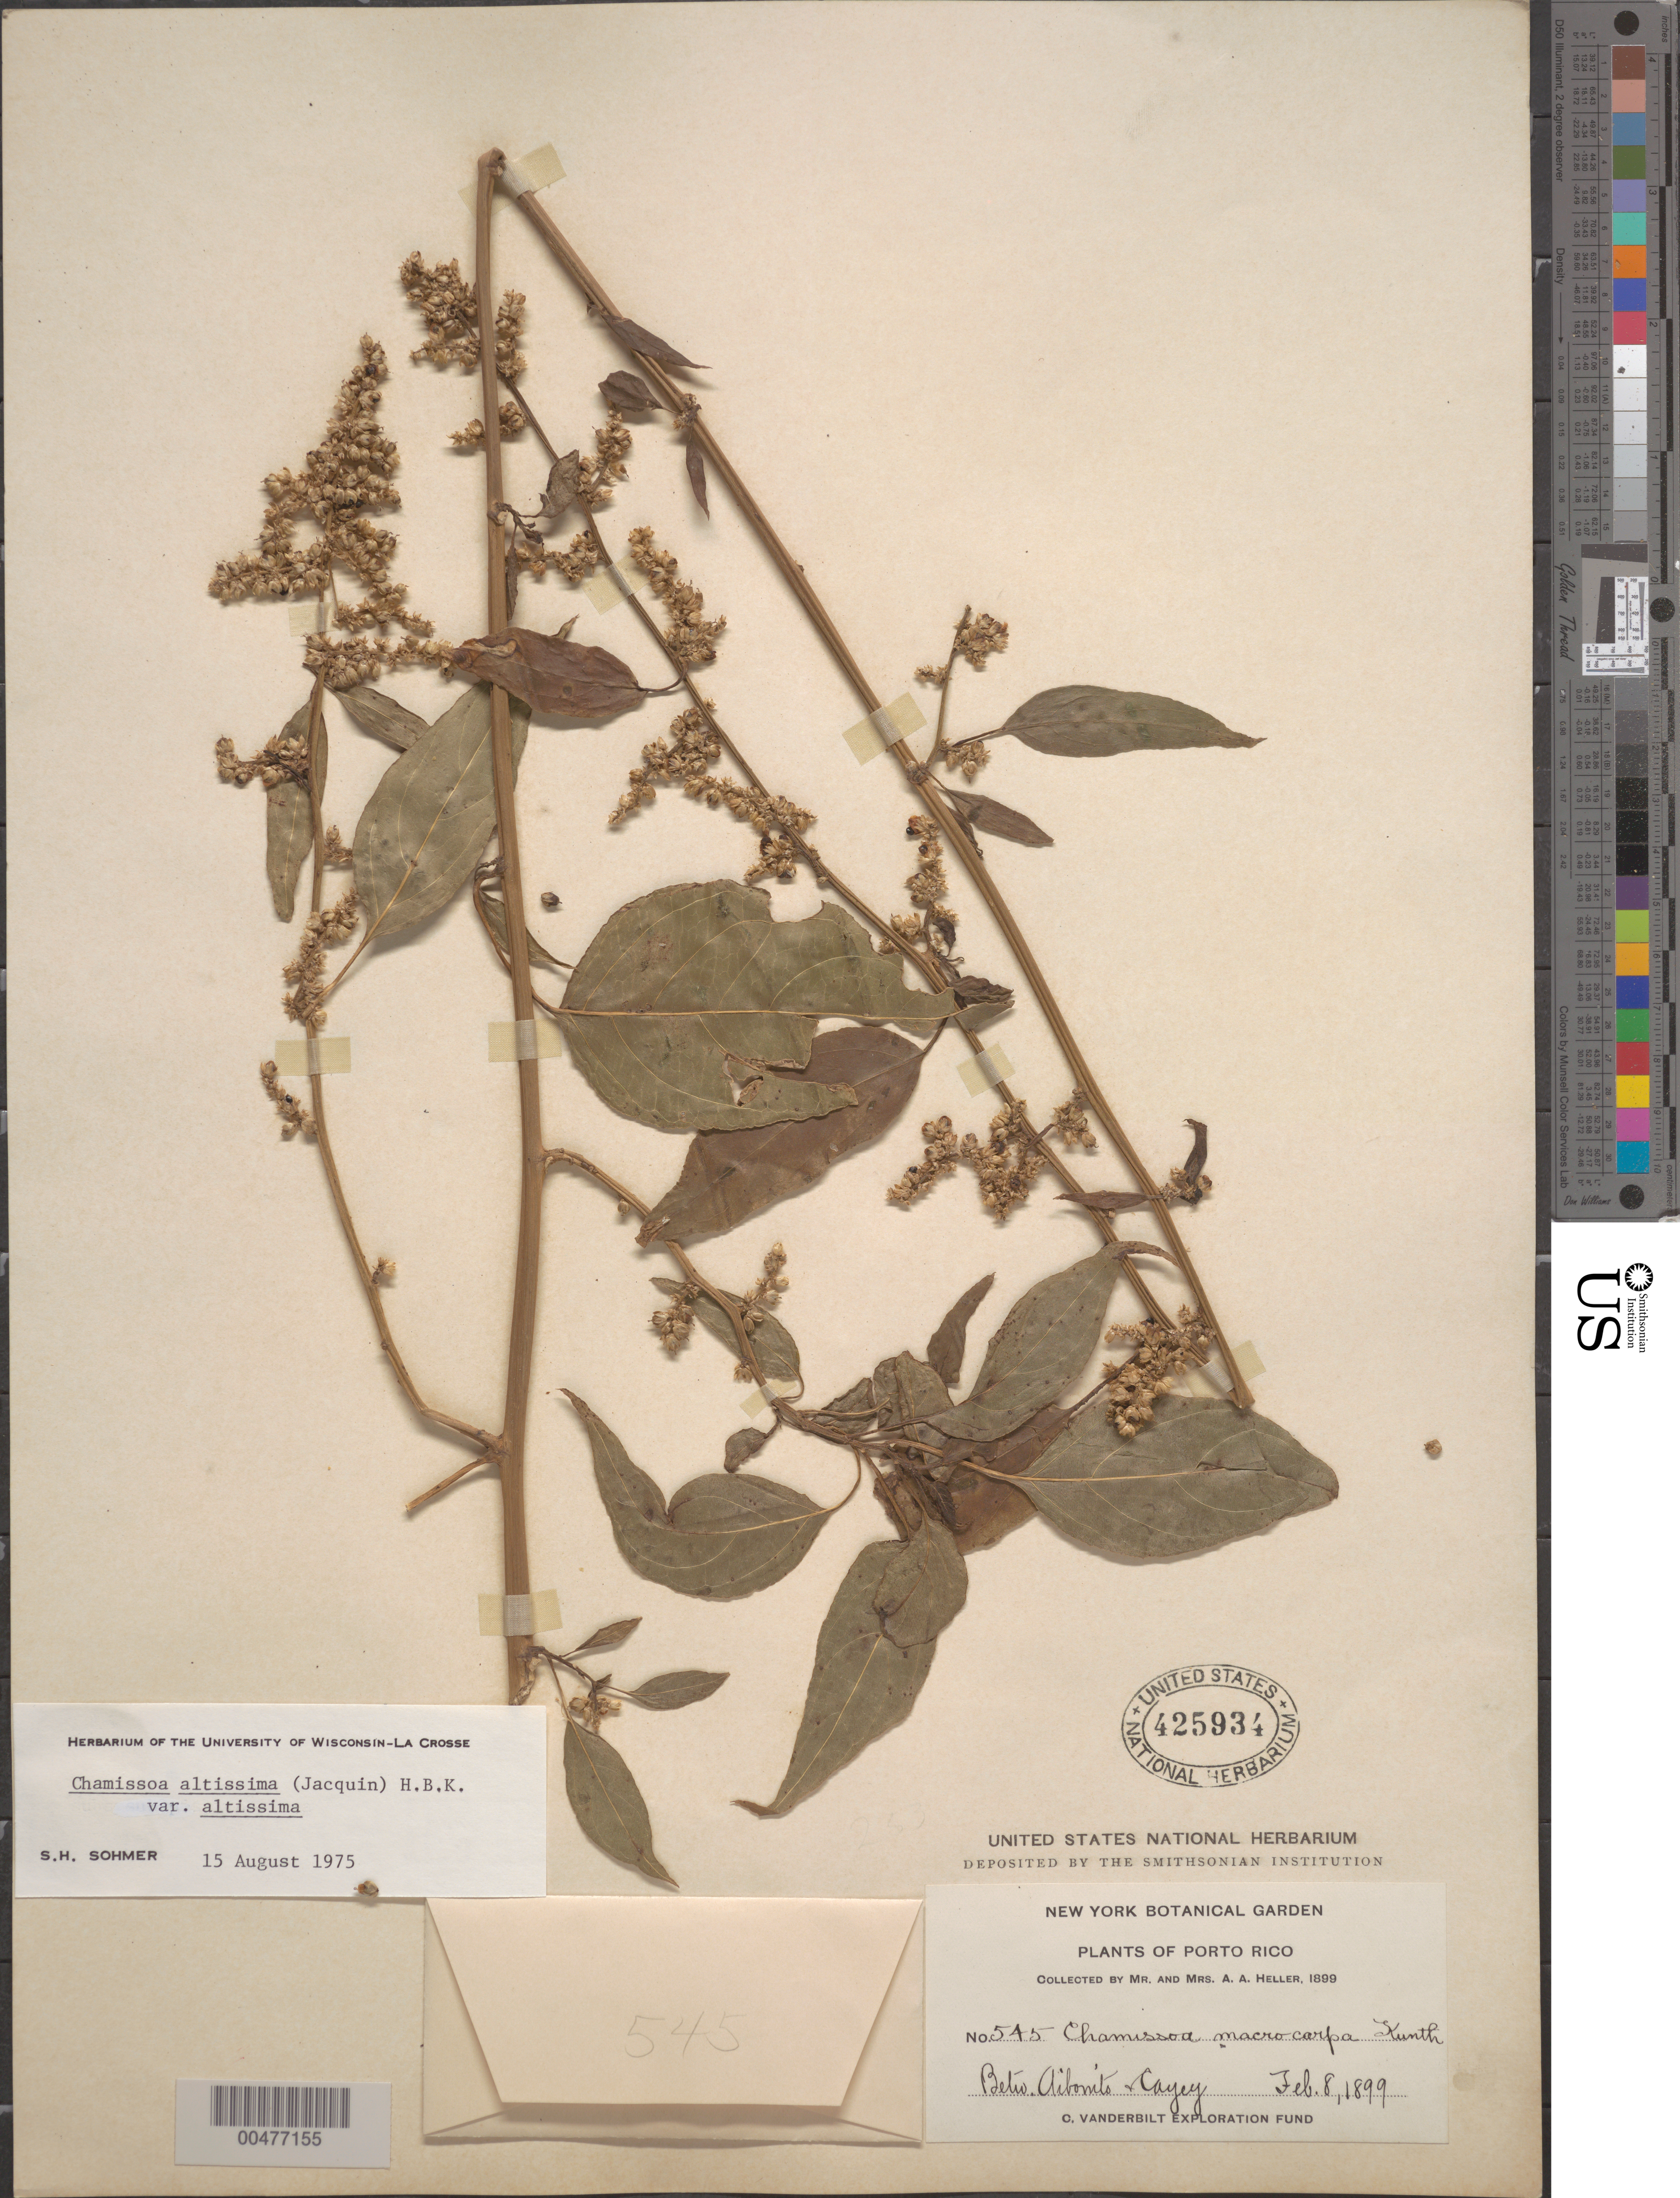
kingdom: Plantae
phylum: Tracheophyta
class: Magnoliopsida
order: Caryophyllales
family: Amaranthaceae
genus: Chamissoa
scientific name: Chamissoa altissima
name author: (Jacq.) Kunth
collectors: A. A. Heller & E. G. Heller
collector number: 545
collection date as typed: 08 Feb 1899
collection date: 1899-02-08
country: Puerto Rico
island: Greater Antilles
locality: Between Aibonito & Cayey.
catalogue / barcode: US 425934